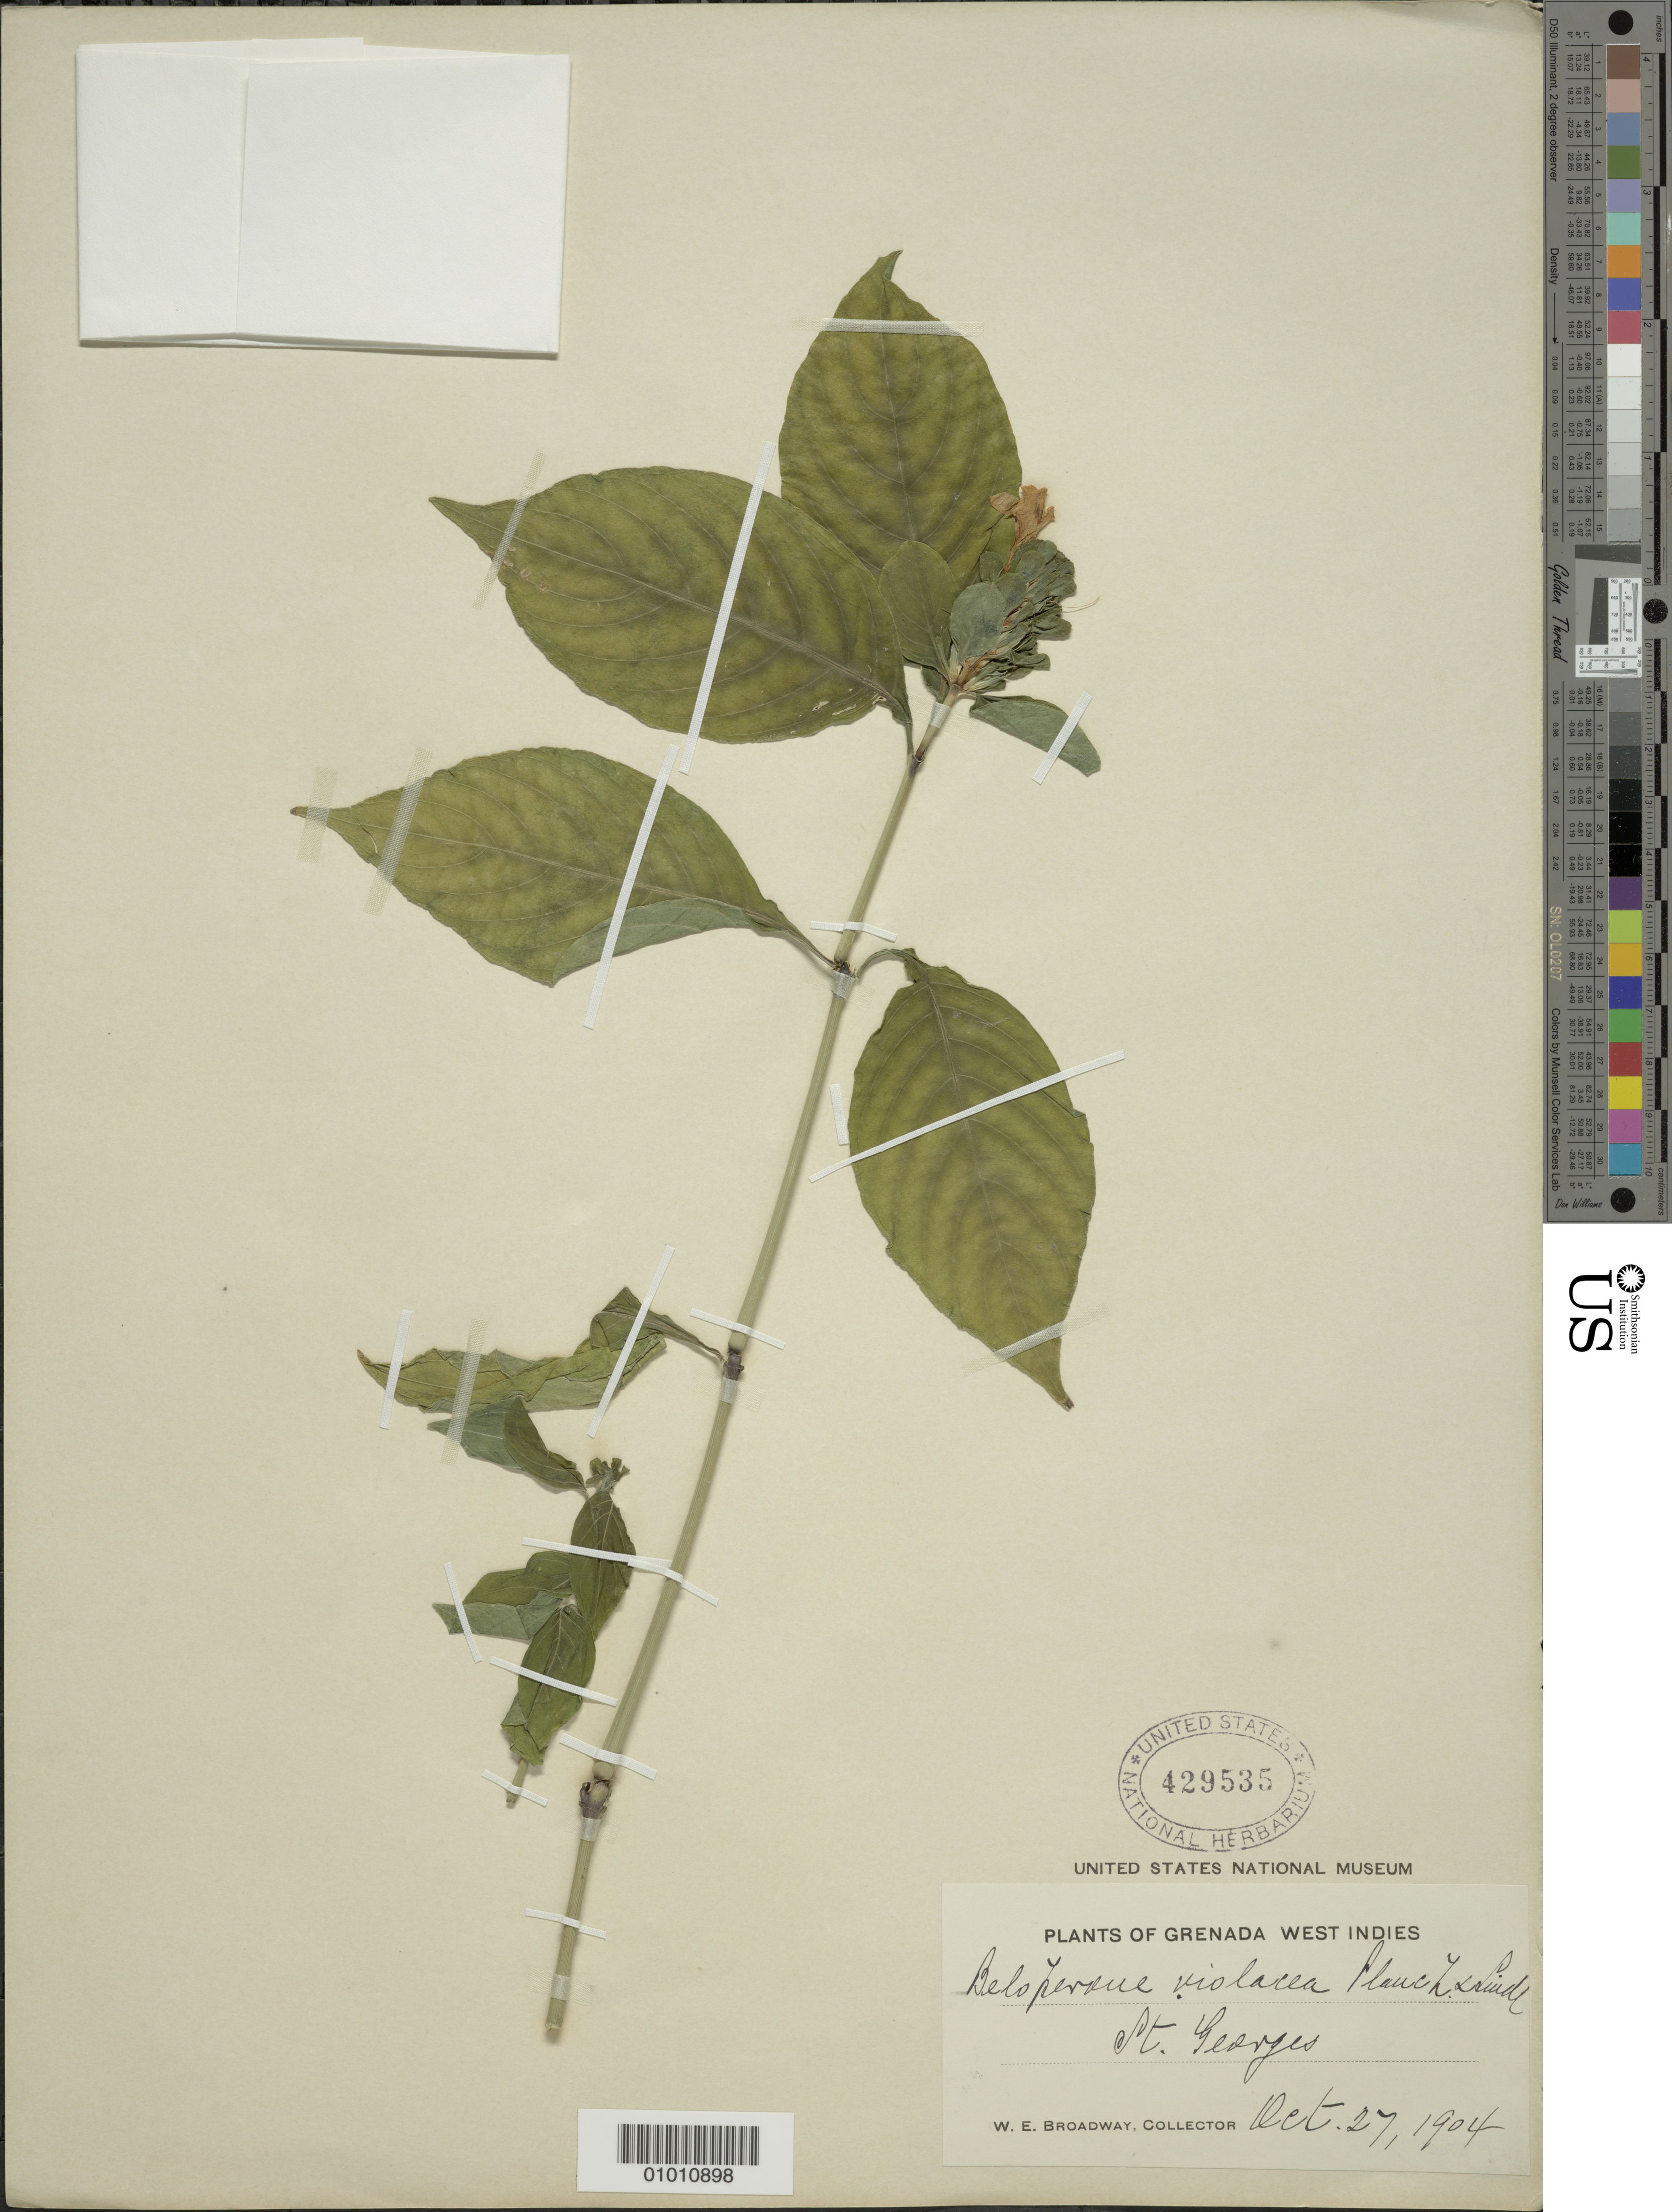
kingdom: Plantae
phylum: Tracheophyta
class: Magnoliopsida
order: Lamiales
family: Acanthaceae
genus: Justicia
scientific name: Justicia carthaginensis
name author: Jacq.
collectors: W. E. Broadway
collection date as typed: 27 Oct 1904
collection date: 1904-10-27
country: Grenada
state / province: Saint George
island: Grenada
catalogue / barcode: US 429535